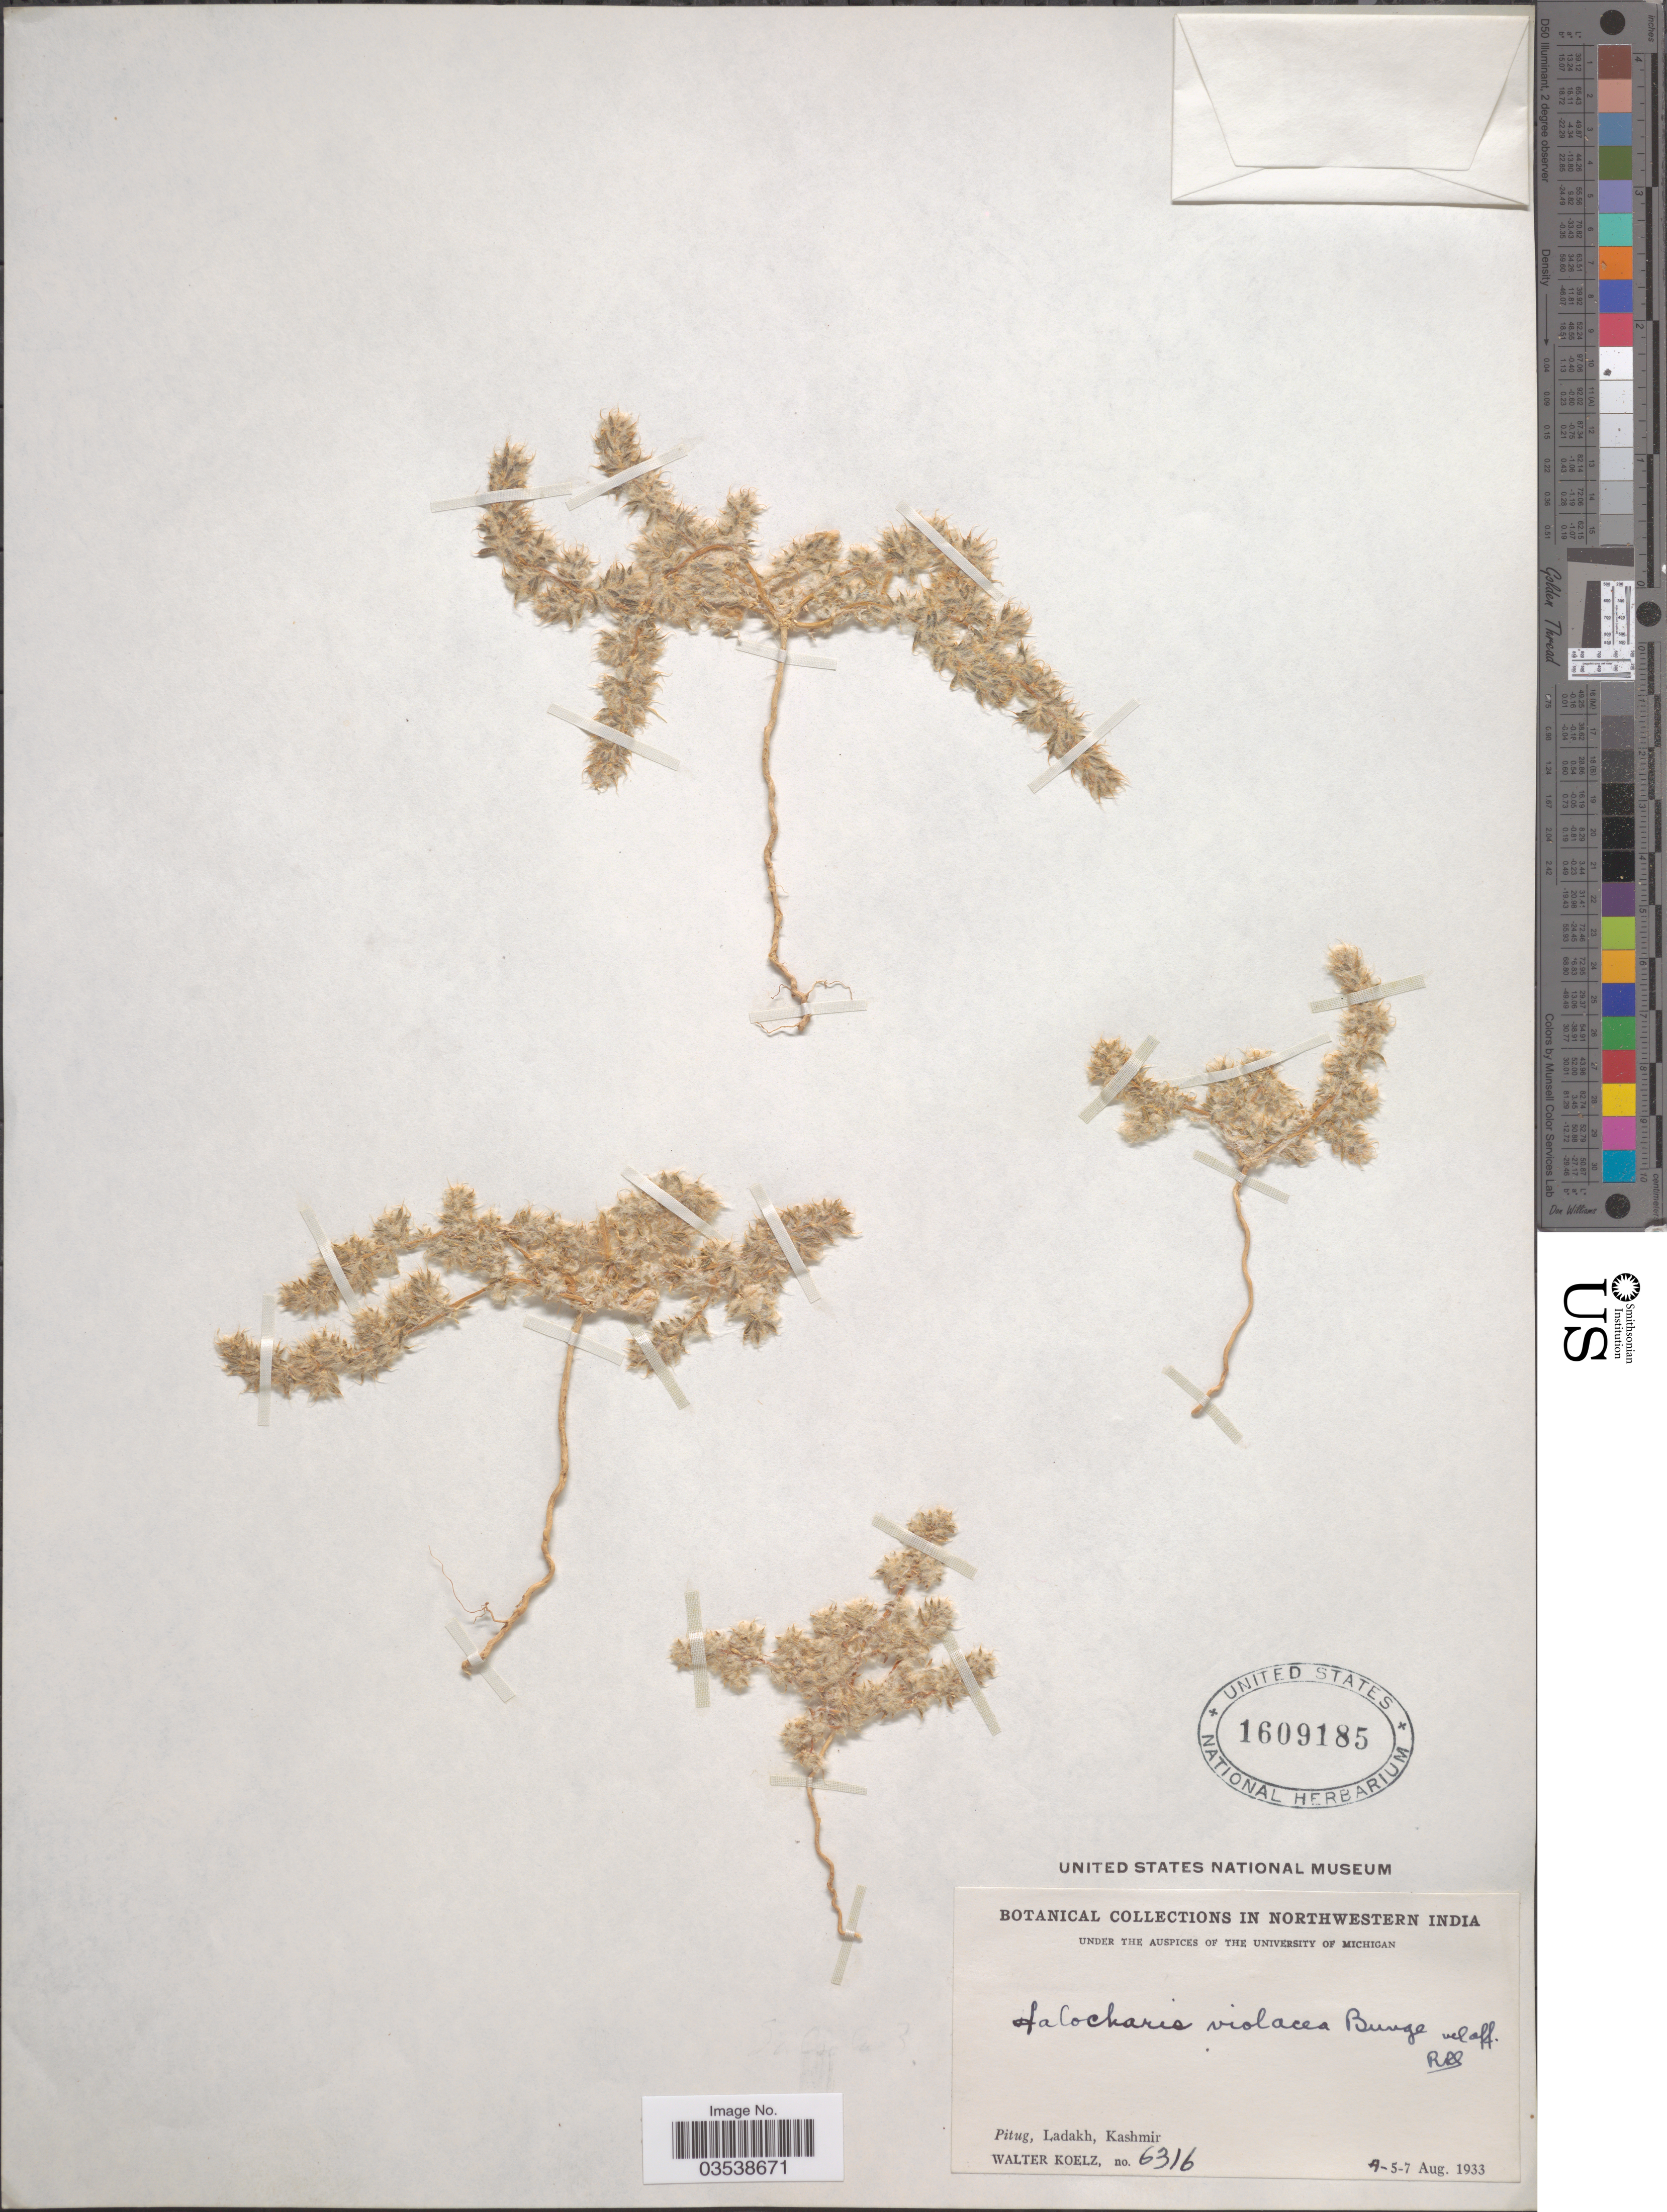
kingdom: Plantae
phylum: Tracheophyta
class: Magnoliopsida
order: Caryophyllales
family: Amaranthaceae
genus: Halocharis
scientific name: Halocharis violacea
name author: Bunge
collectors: W. N. Koelz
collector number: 6316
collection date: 1933-08-04/1933-08-07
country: India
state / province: Jammu and Kashmir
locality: Northwestern India. Pitug, Ladakh, Kashmir.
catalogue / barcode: US 1609185